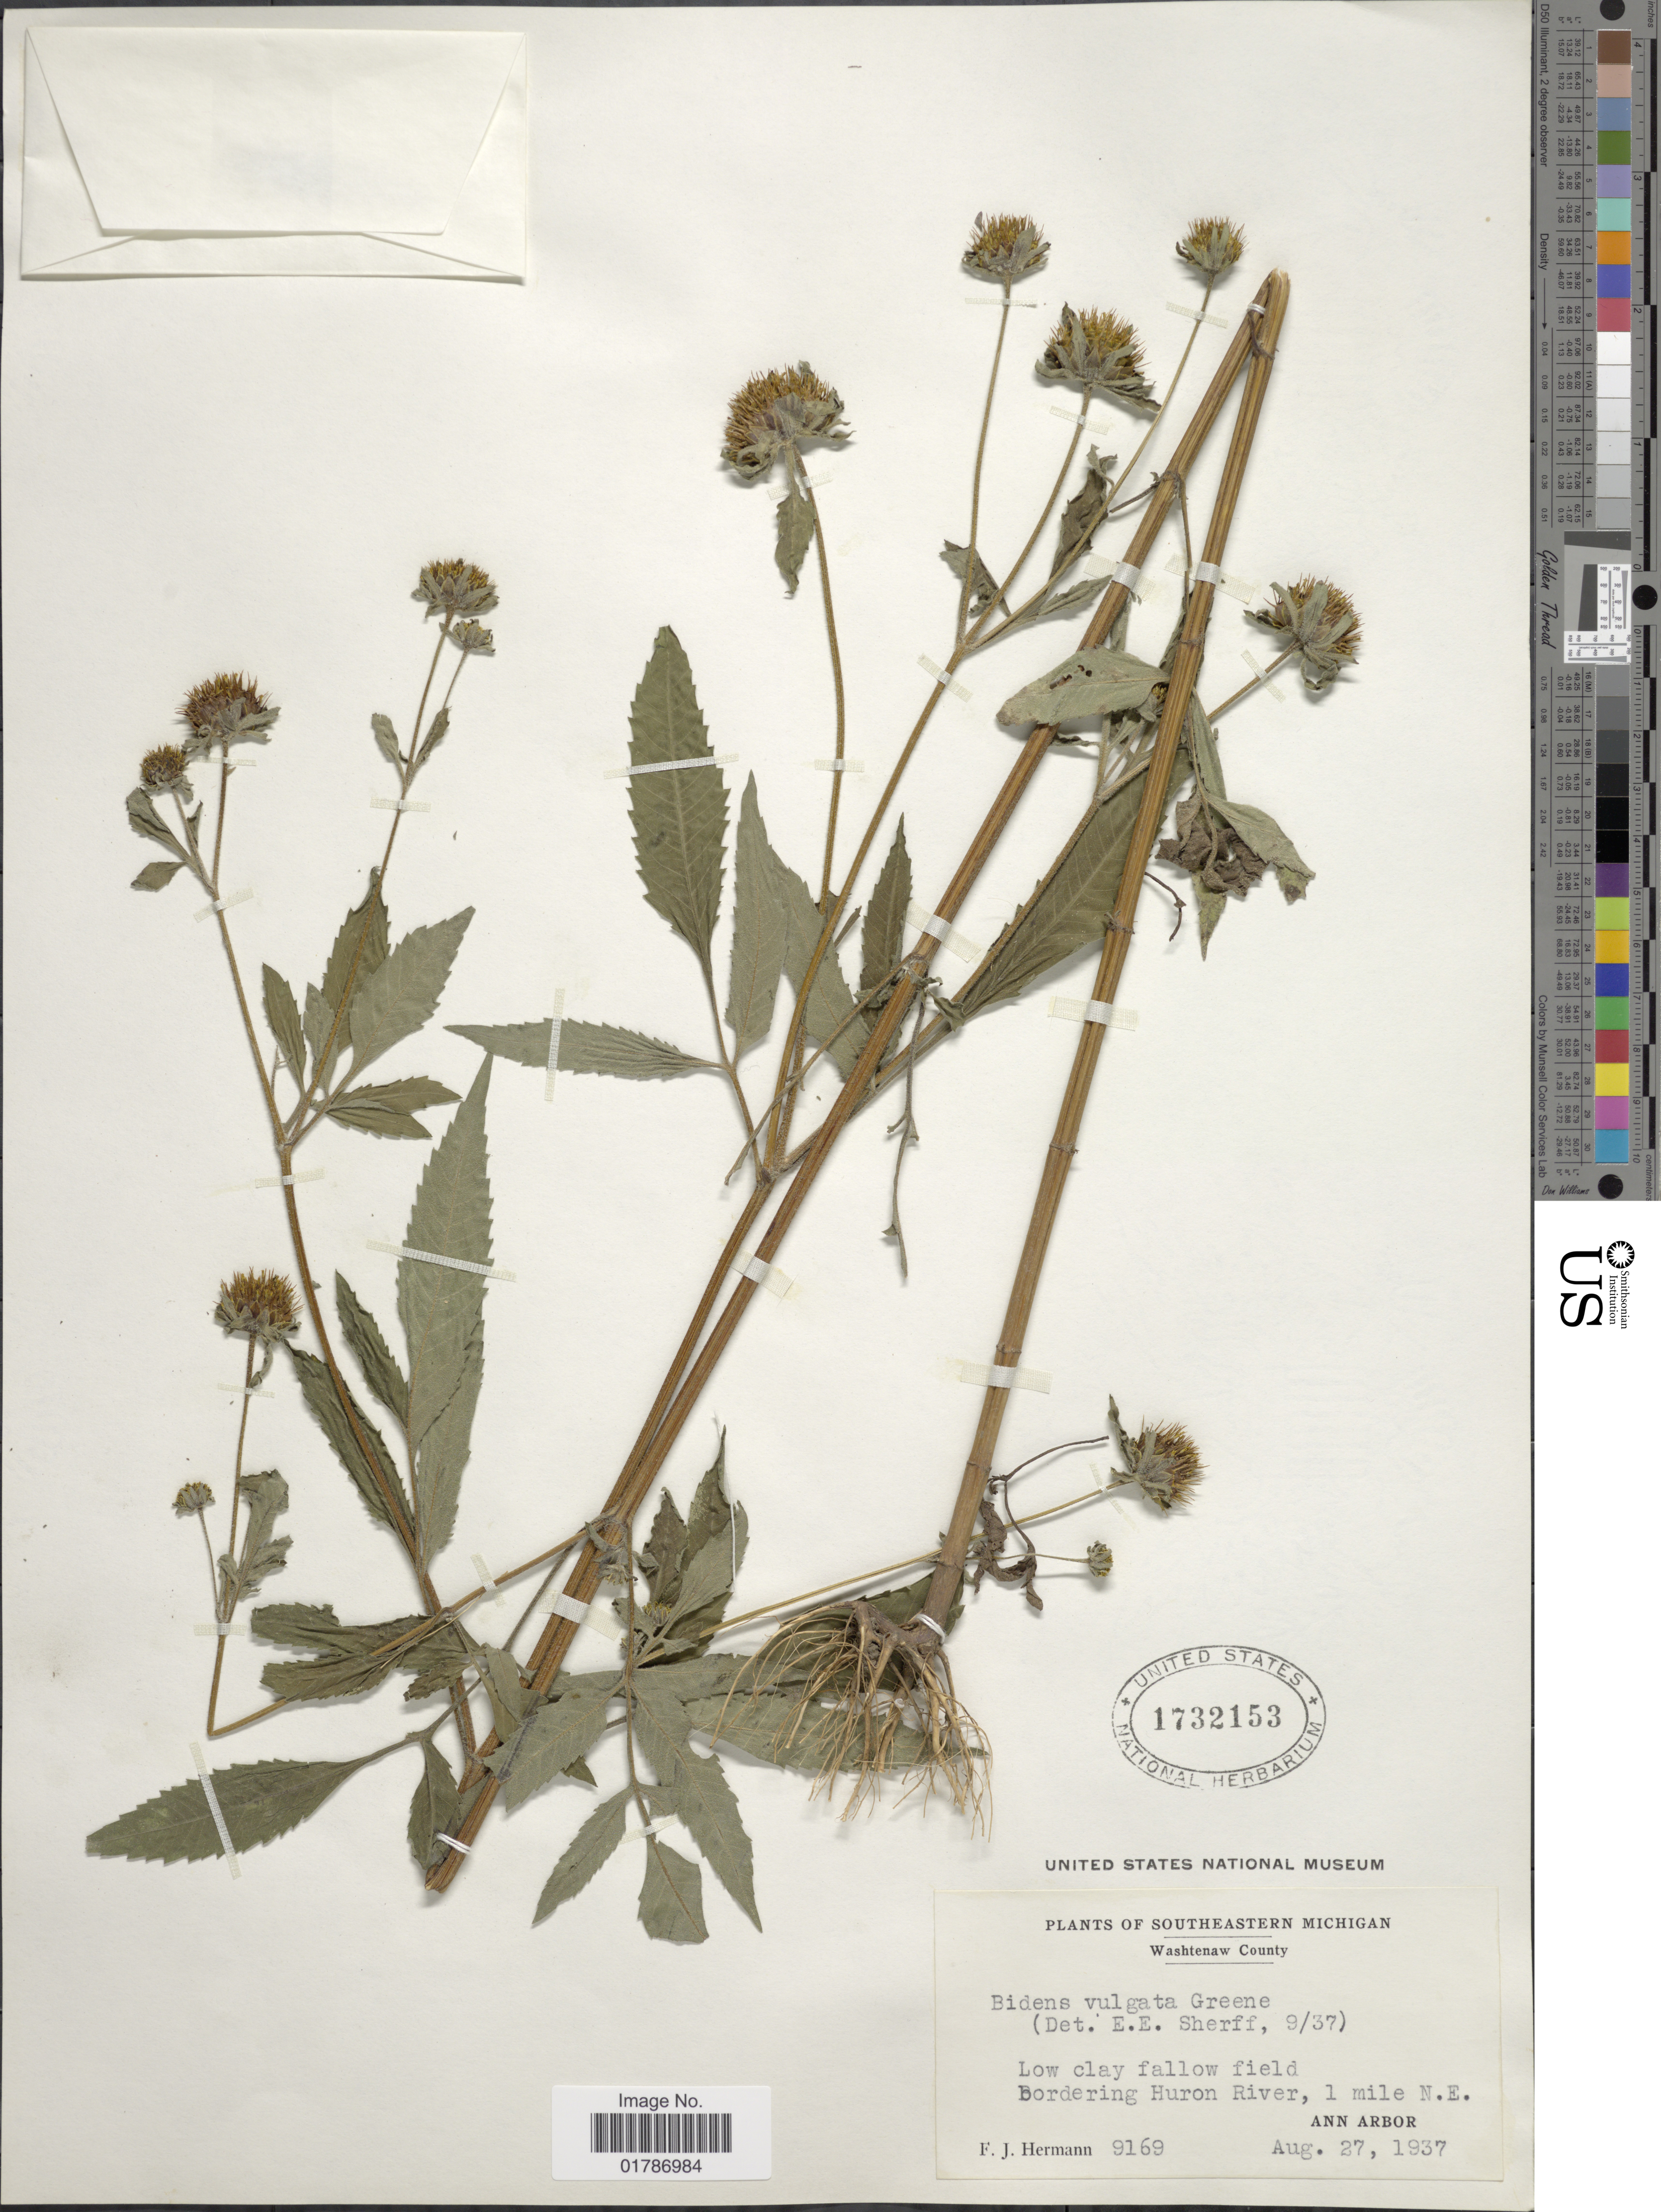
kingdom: Plantae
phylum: Tracheophyta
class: Magnoliopsida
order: Asterales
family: Asteraceae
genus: Bidens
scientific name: Bidens vulgata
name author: Greene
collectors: F. J. Hermann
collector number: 9169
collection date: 1937-08-27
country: United States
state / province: Michigan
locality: Washtenaw County, Bordering Huron River, 1 mile N. E., Ann Arbor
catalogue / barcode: US 1732153